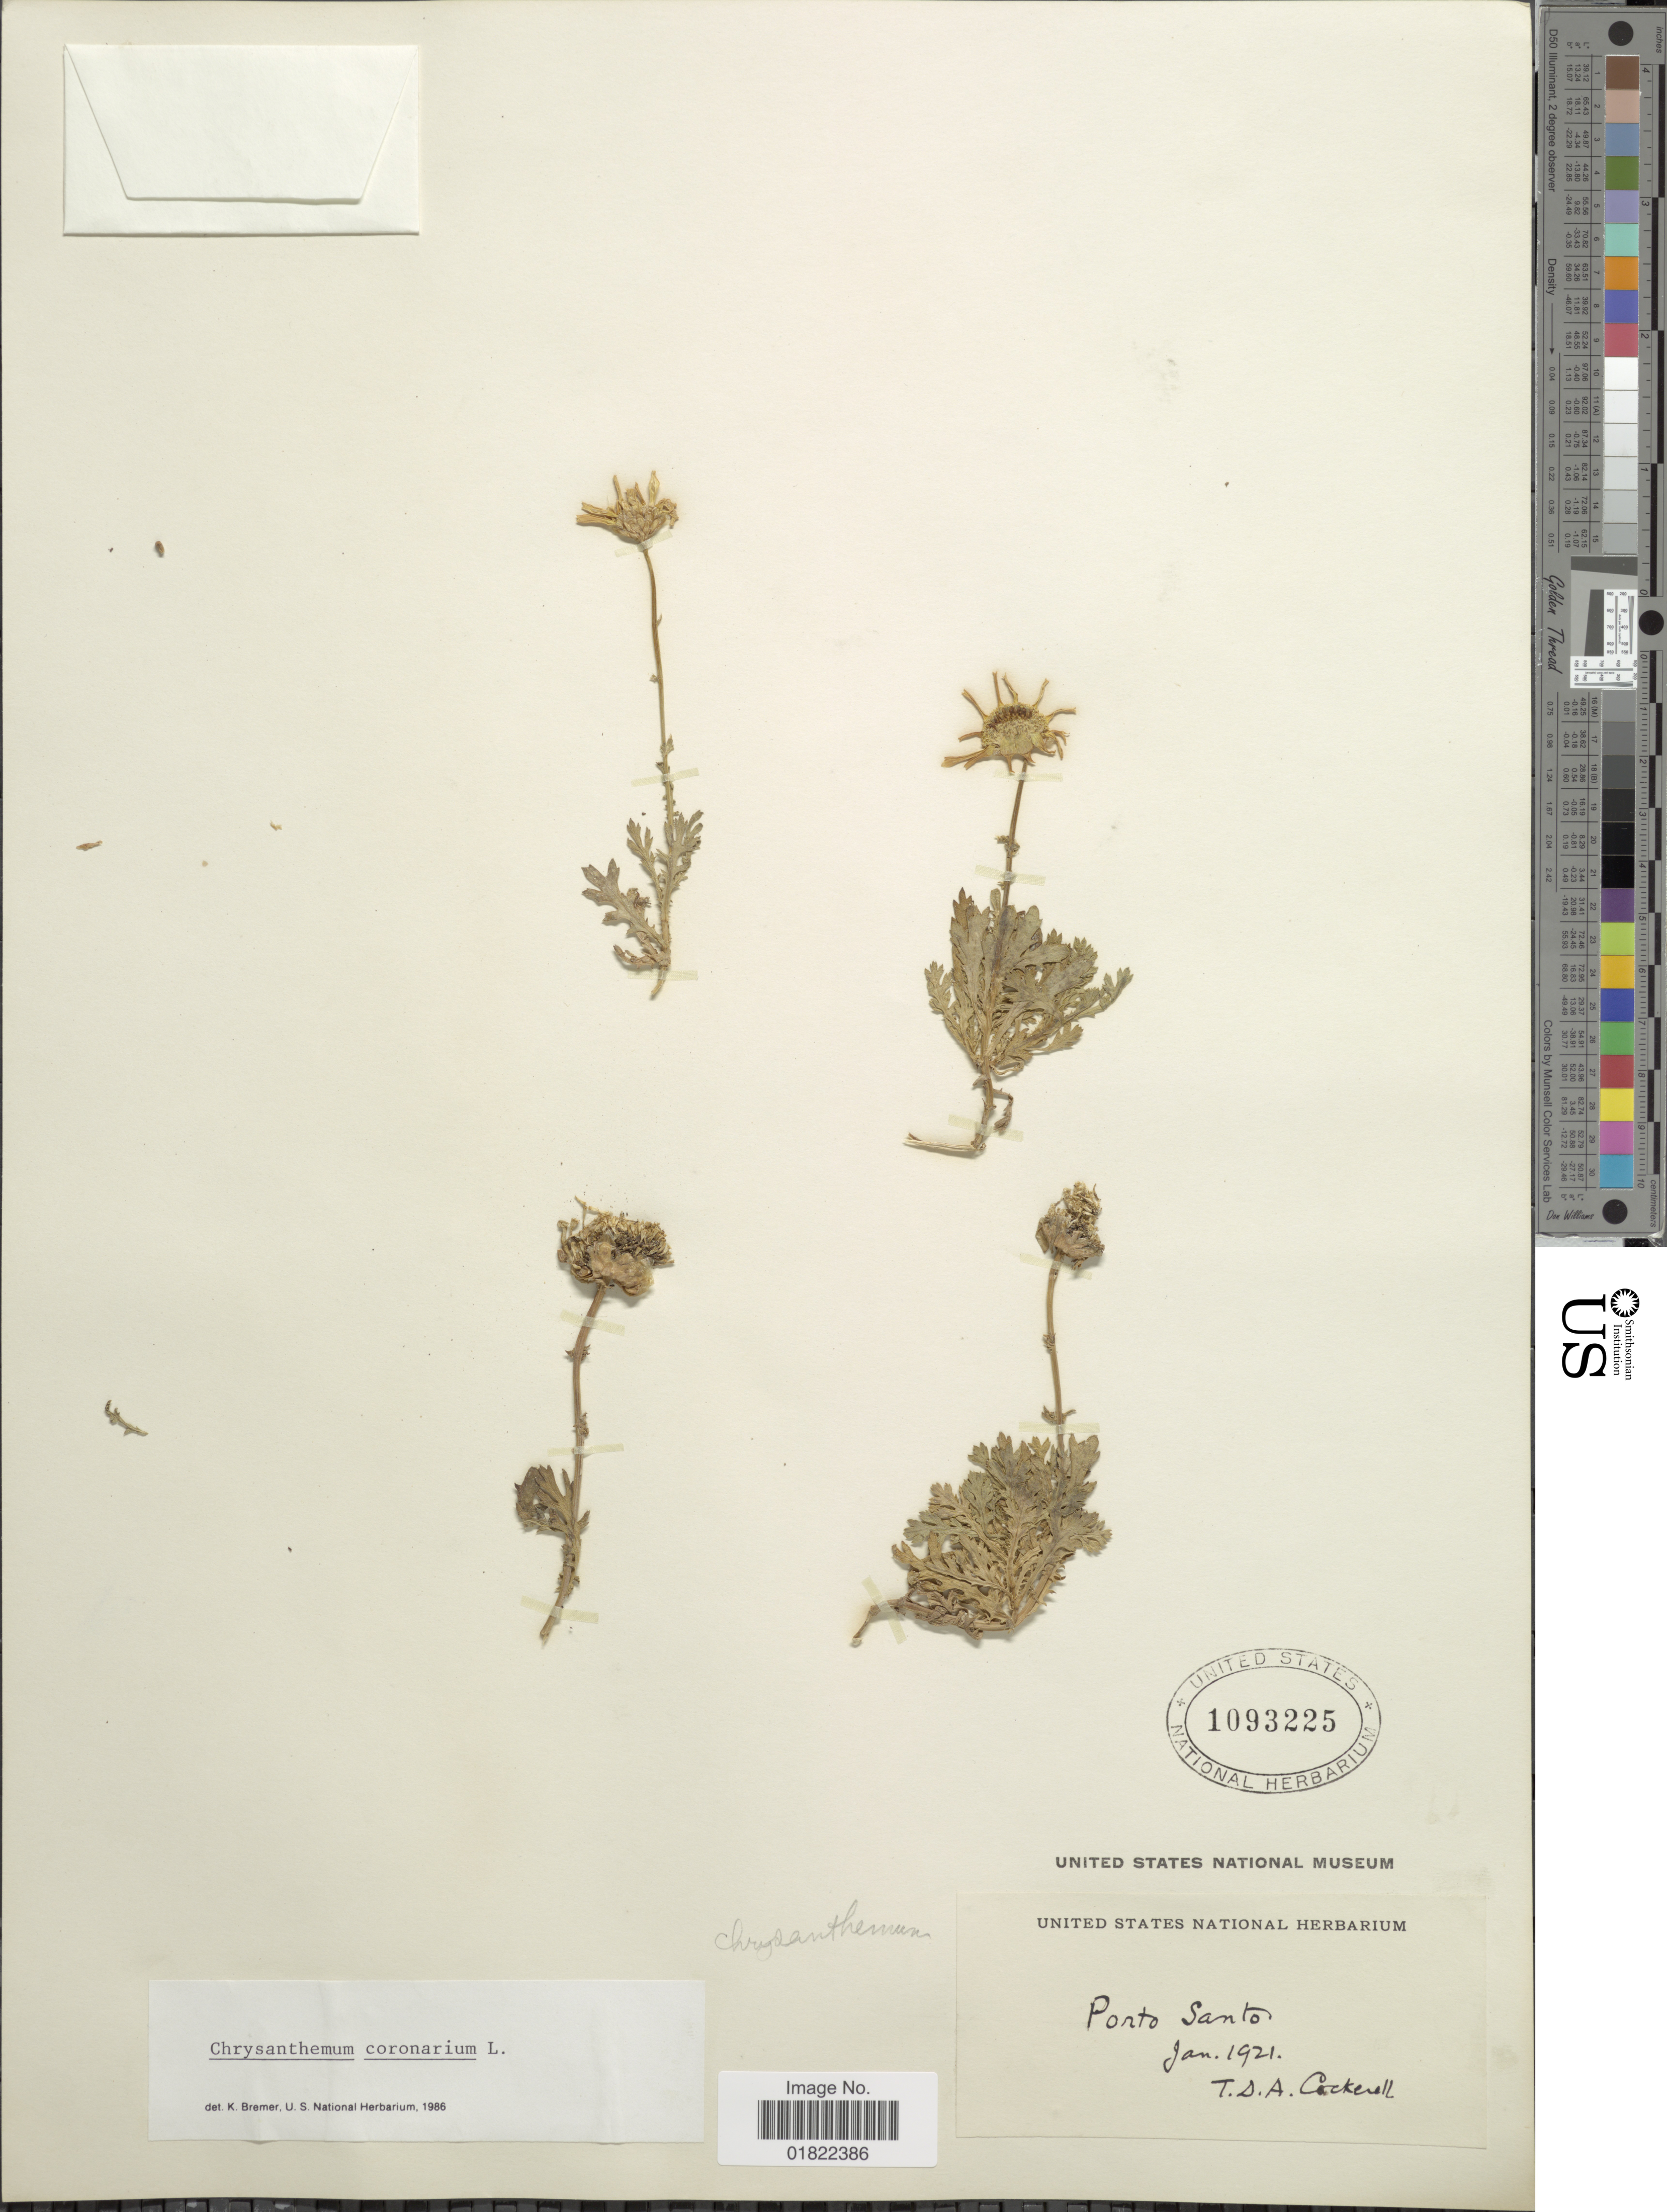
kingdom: Plantae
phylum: Tracheophyta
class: Magnoliopsida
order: Asterales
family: Asteraceae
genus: Chrysanthemum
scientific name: Chrysanthemum coronarium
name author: L.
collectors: T. Cockerell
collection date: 1921-01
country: Portugal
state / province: Madeira (Aut. Reg.)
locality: Porto Santo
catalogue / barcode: US 1093225